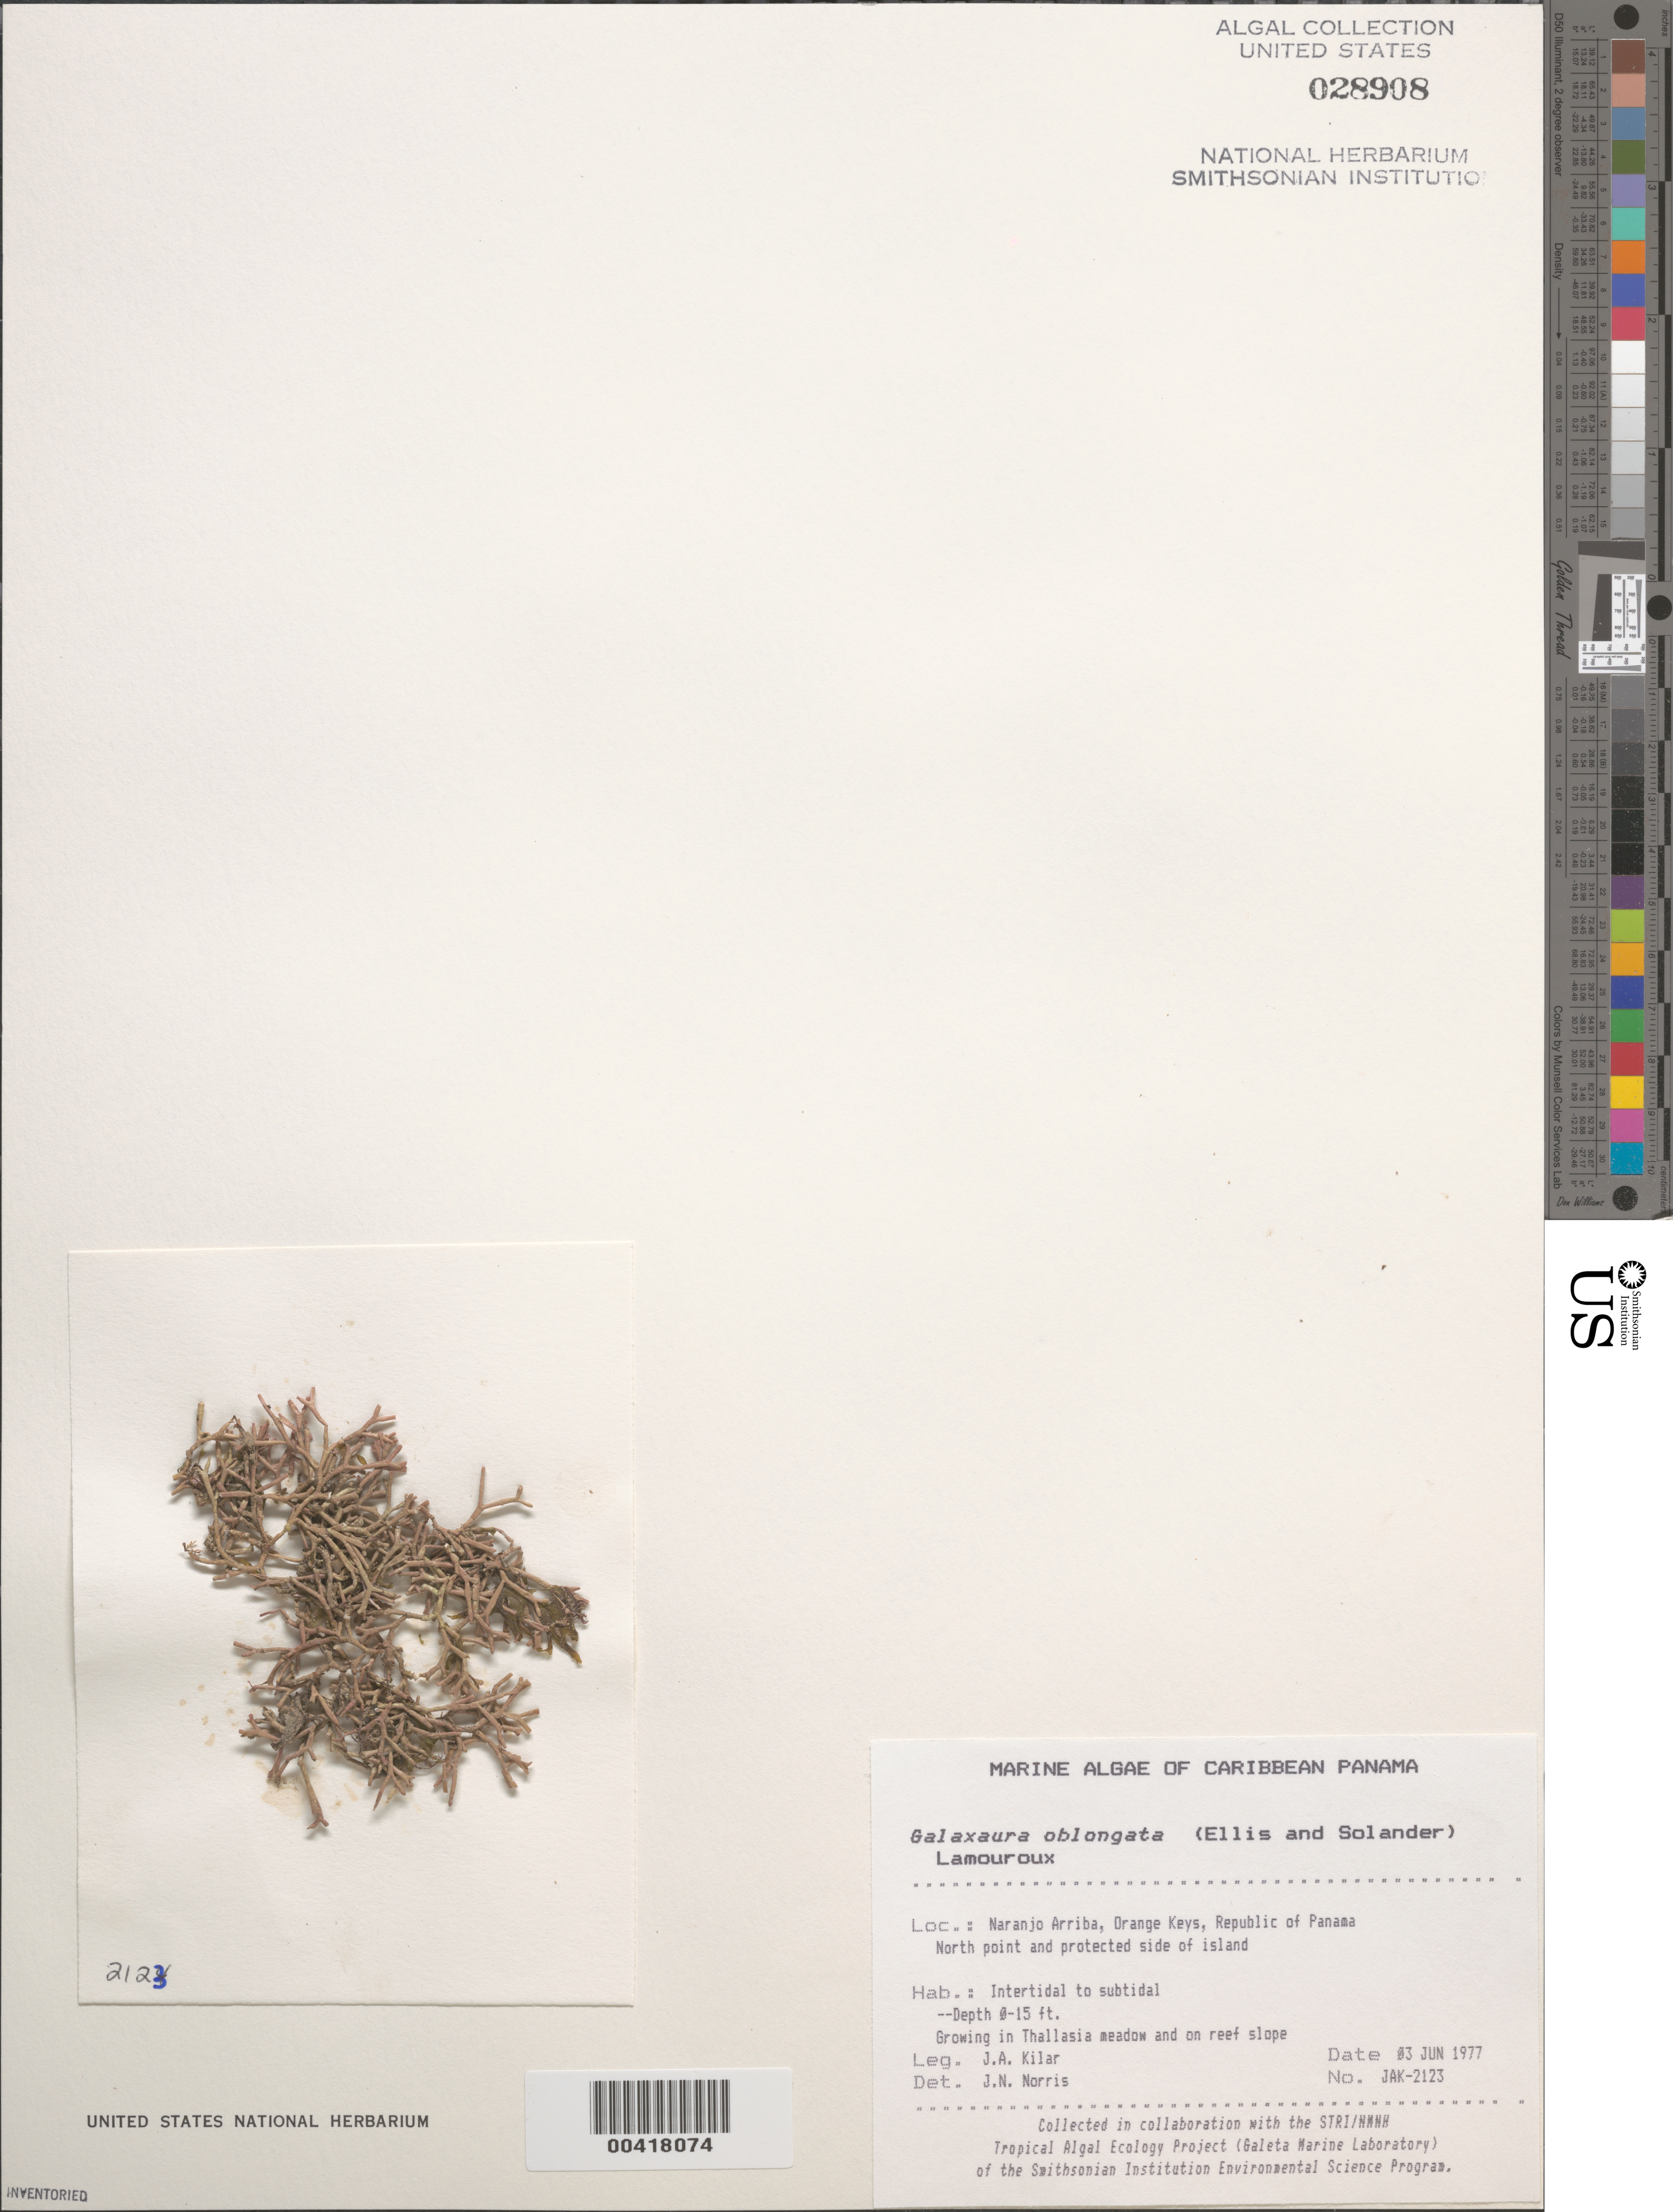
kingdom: Plantae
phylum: Rhodophyta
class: Florideophyceae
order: Nemaliales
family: Galaxauraceae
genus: Tricleocarpa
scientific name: Tricleocarpa fragilis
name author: (L.) Huisman & R.A. Towns.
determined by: Algae name updating Project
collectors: J. A. Kilar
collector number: JAK-2123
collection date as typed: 03 Jun 1977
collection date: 1977-06-03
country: Panama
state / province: Colón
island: Naranjo Arriba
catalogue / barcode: US 28908